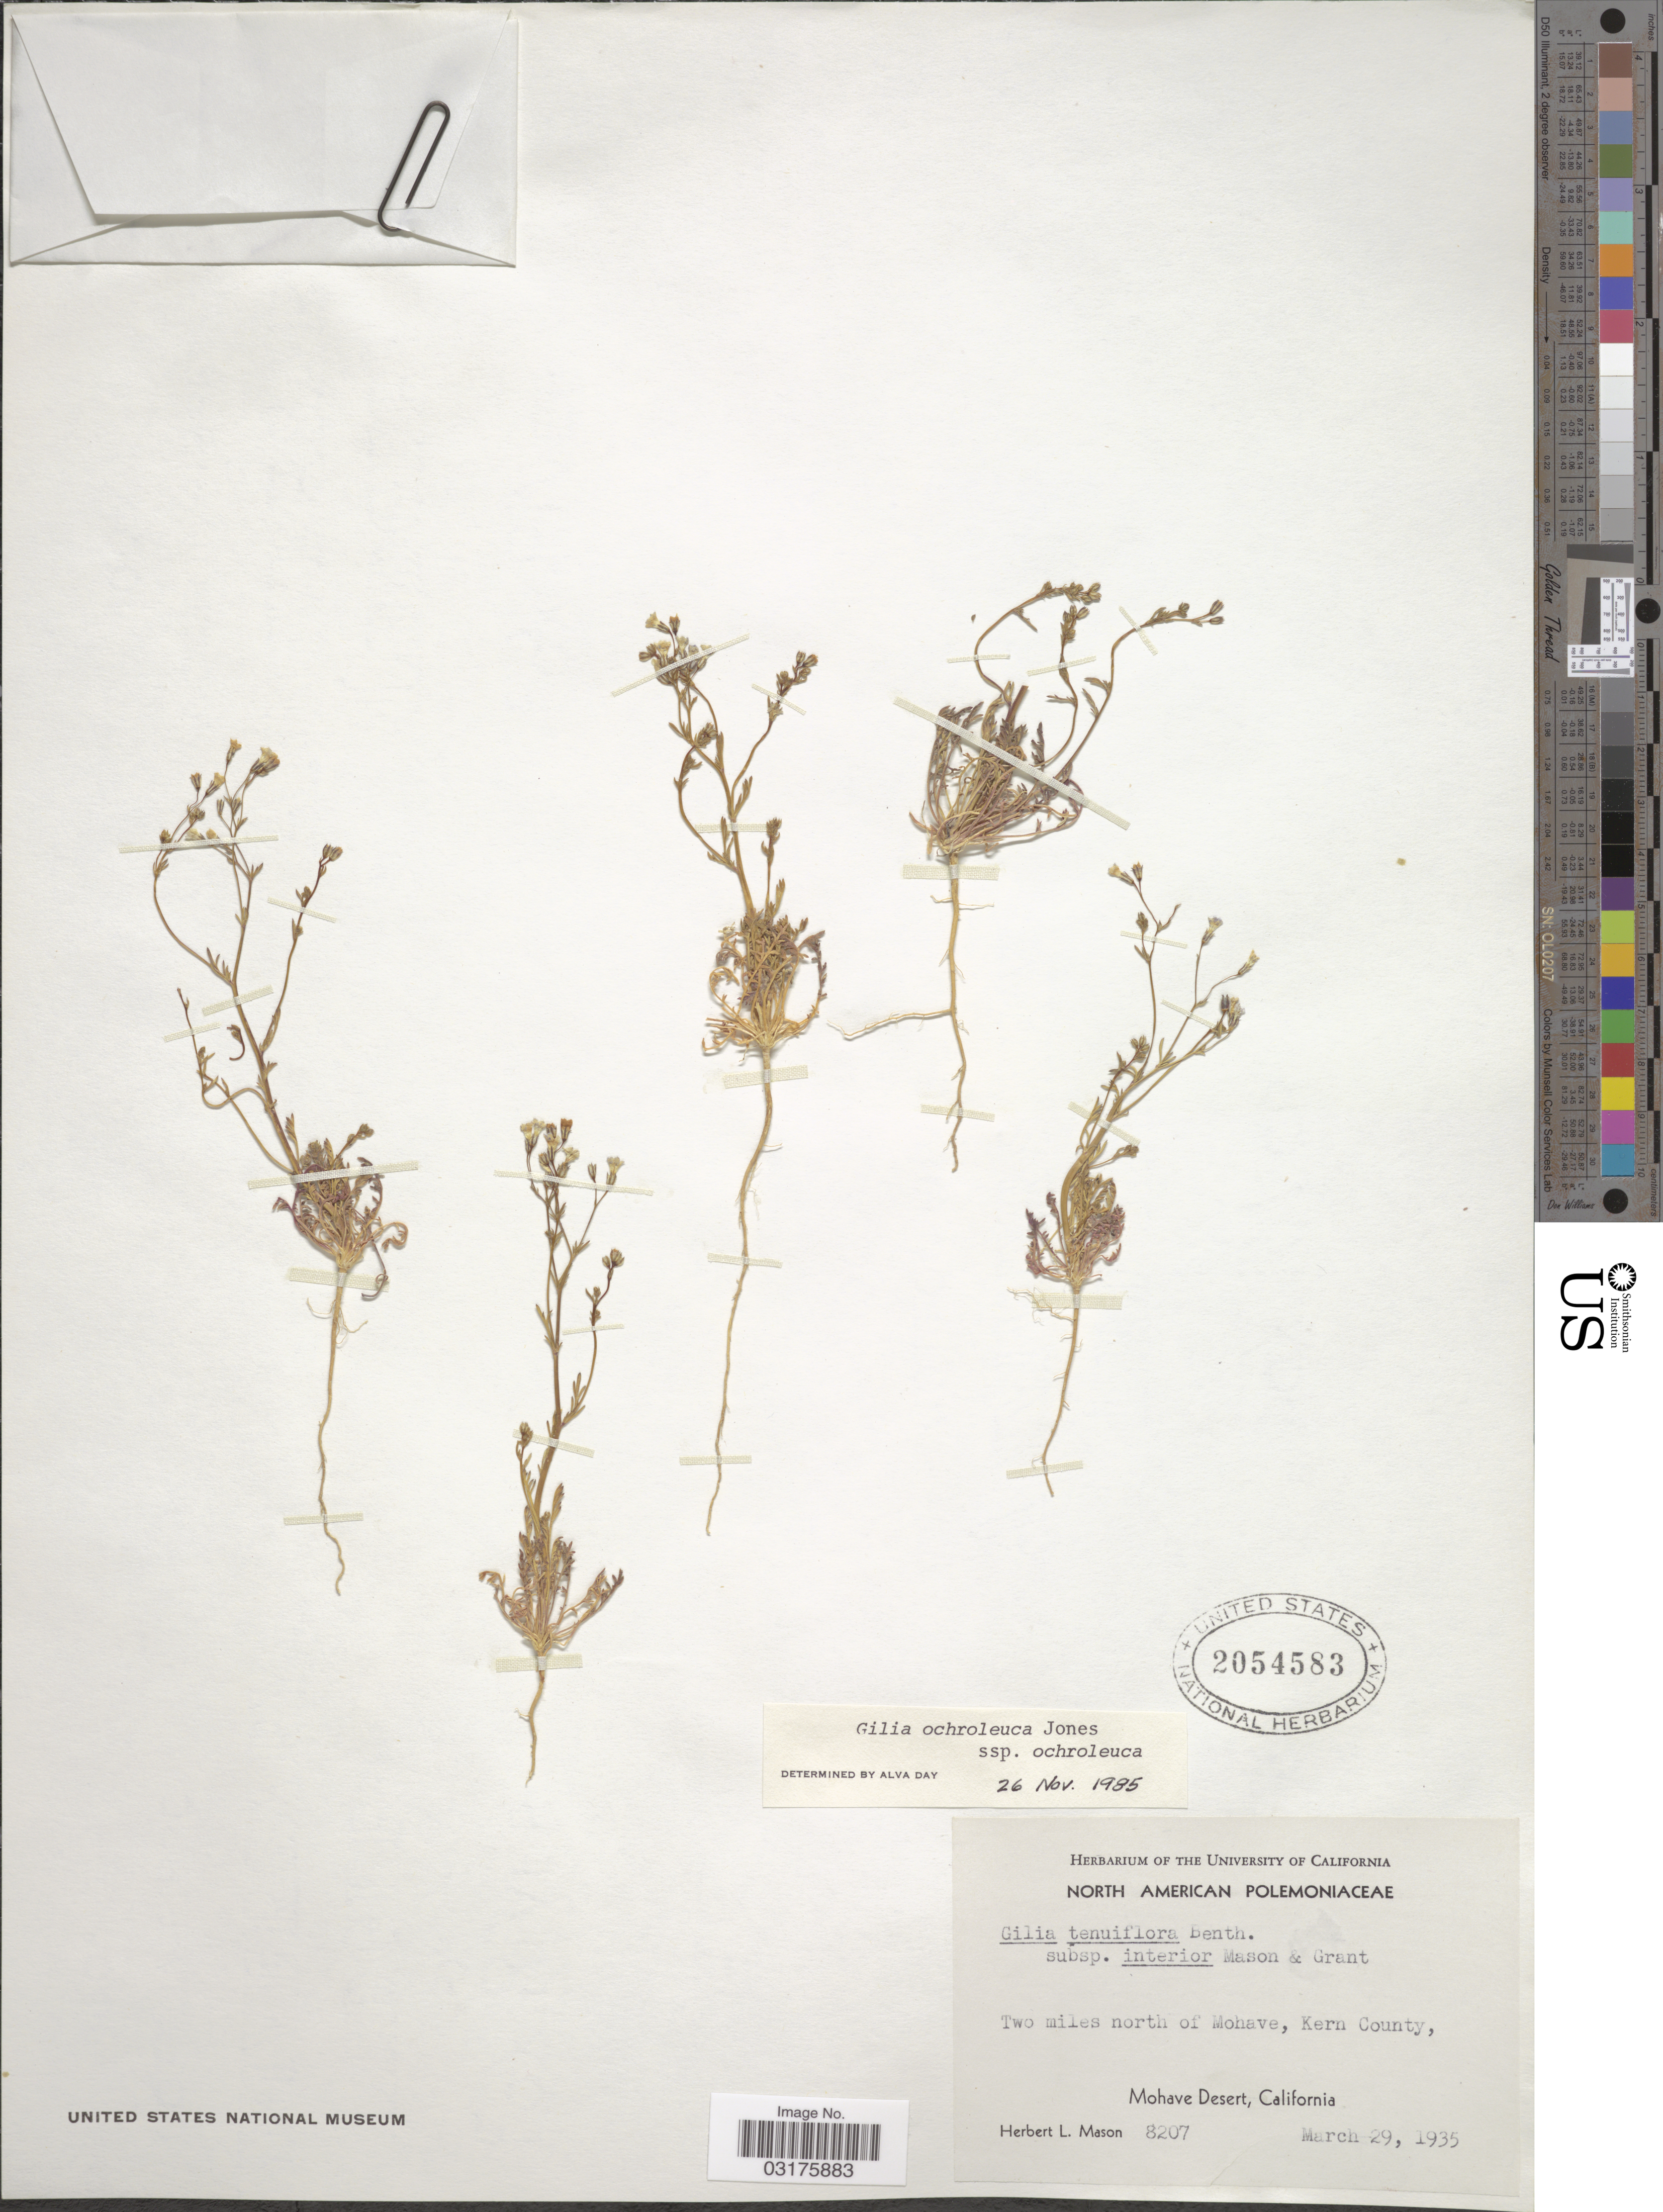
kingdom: Plantae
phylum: Tracheophyta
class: Magnoliopsida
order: Ericales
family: Polemoniaceae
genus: Gilia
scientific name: Gilia ochroleuca subsp. ochroleuca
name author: M.E. Jones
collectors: H. L. Mason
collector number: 8207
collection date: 1935-03-29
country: United States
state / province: California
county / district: Kern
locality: Two miles north of Mohave, Kern County, Mohave Desert.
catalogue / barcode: US 2054583